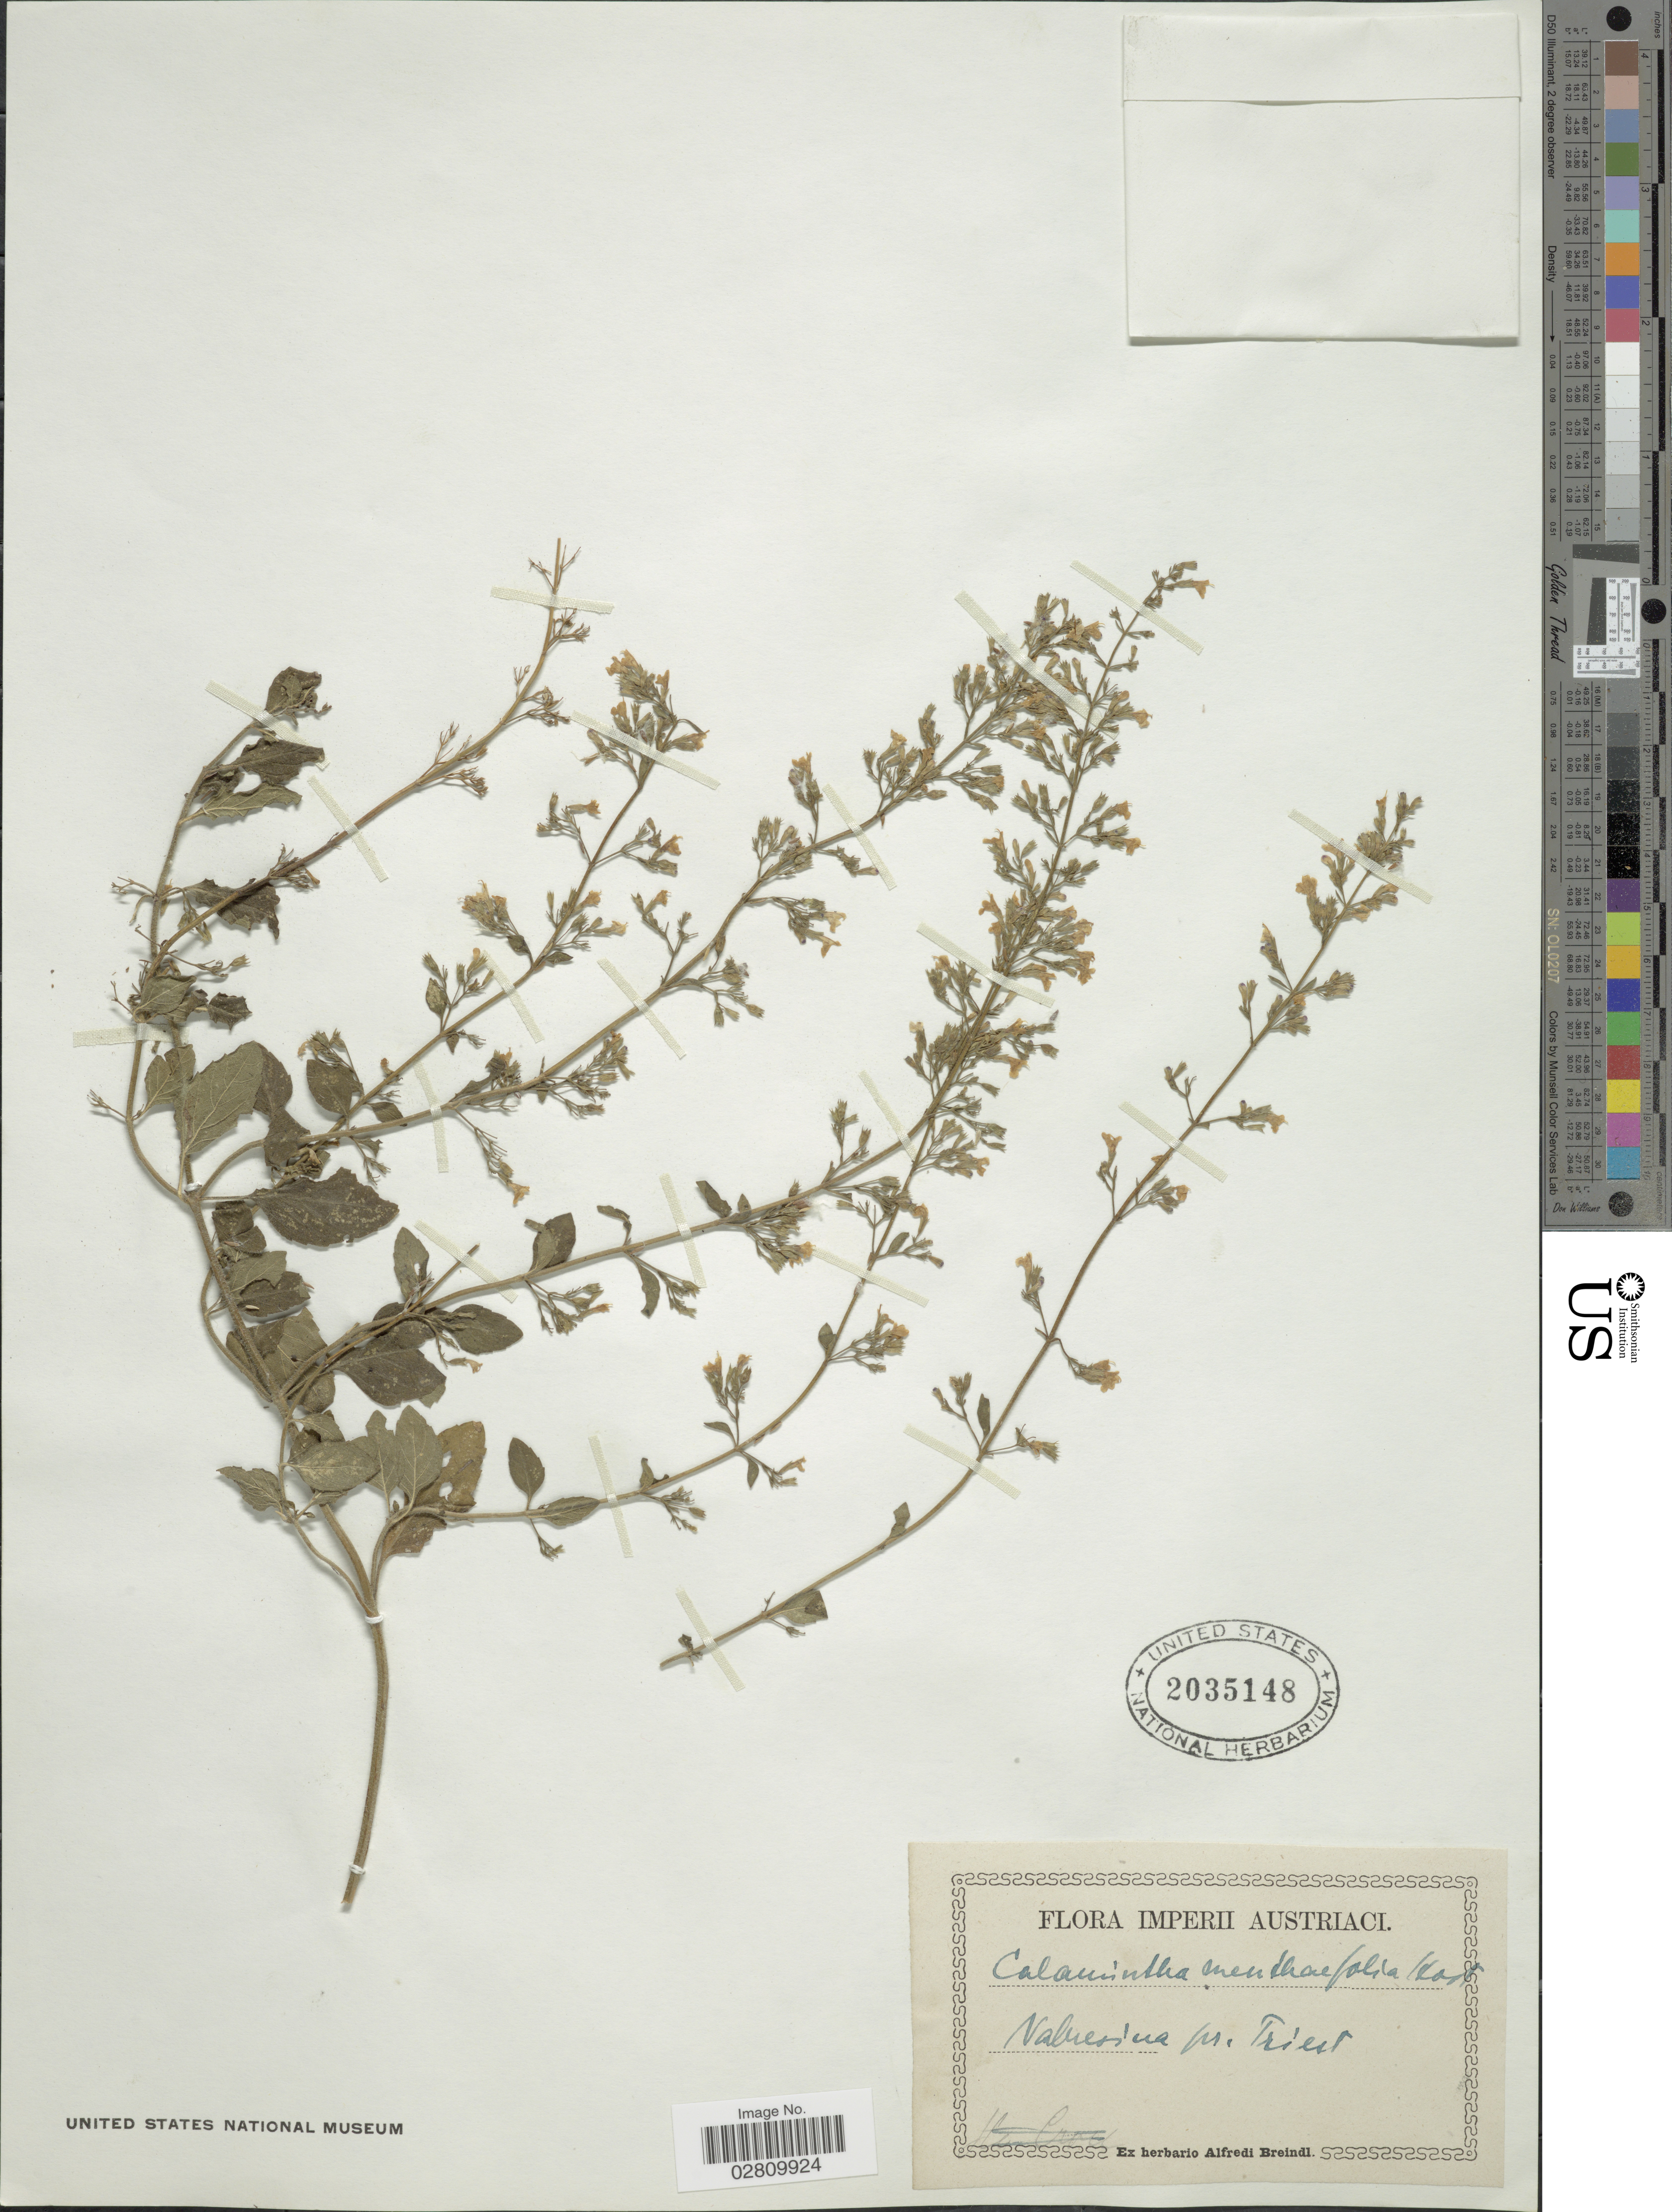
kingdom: Plantae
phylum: Tracheophyta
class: Magnoliopsida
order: Lamiales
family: Lamiaceae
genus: Calamintha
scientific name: Calamintha menthifolia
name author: Host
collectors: Ex herb. Alfredi Breindl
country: Austria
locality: Imperii Austriaci. Nabiesìua [interpreted] pr. Triest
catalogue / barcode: US 2035148